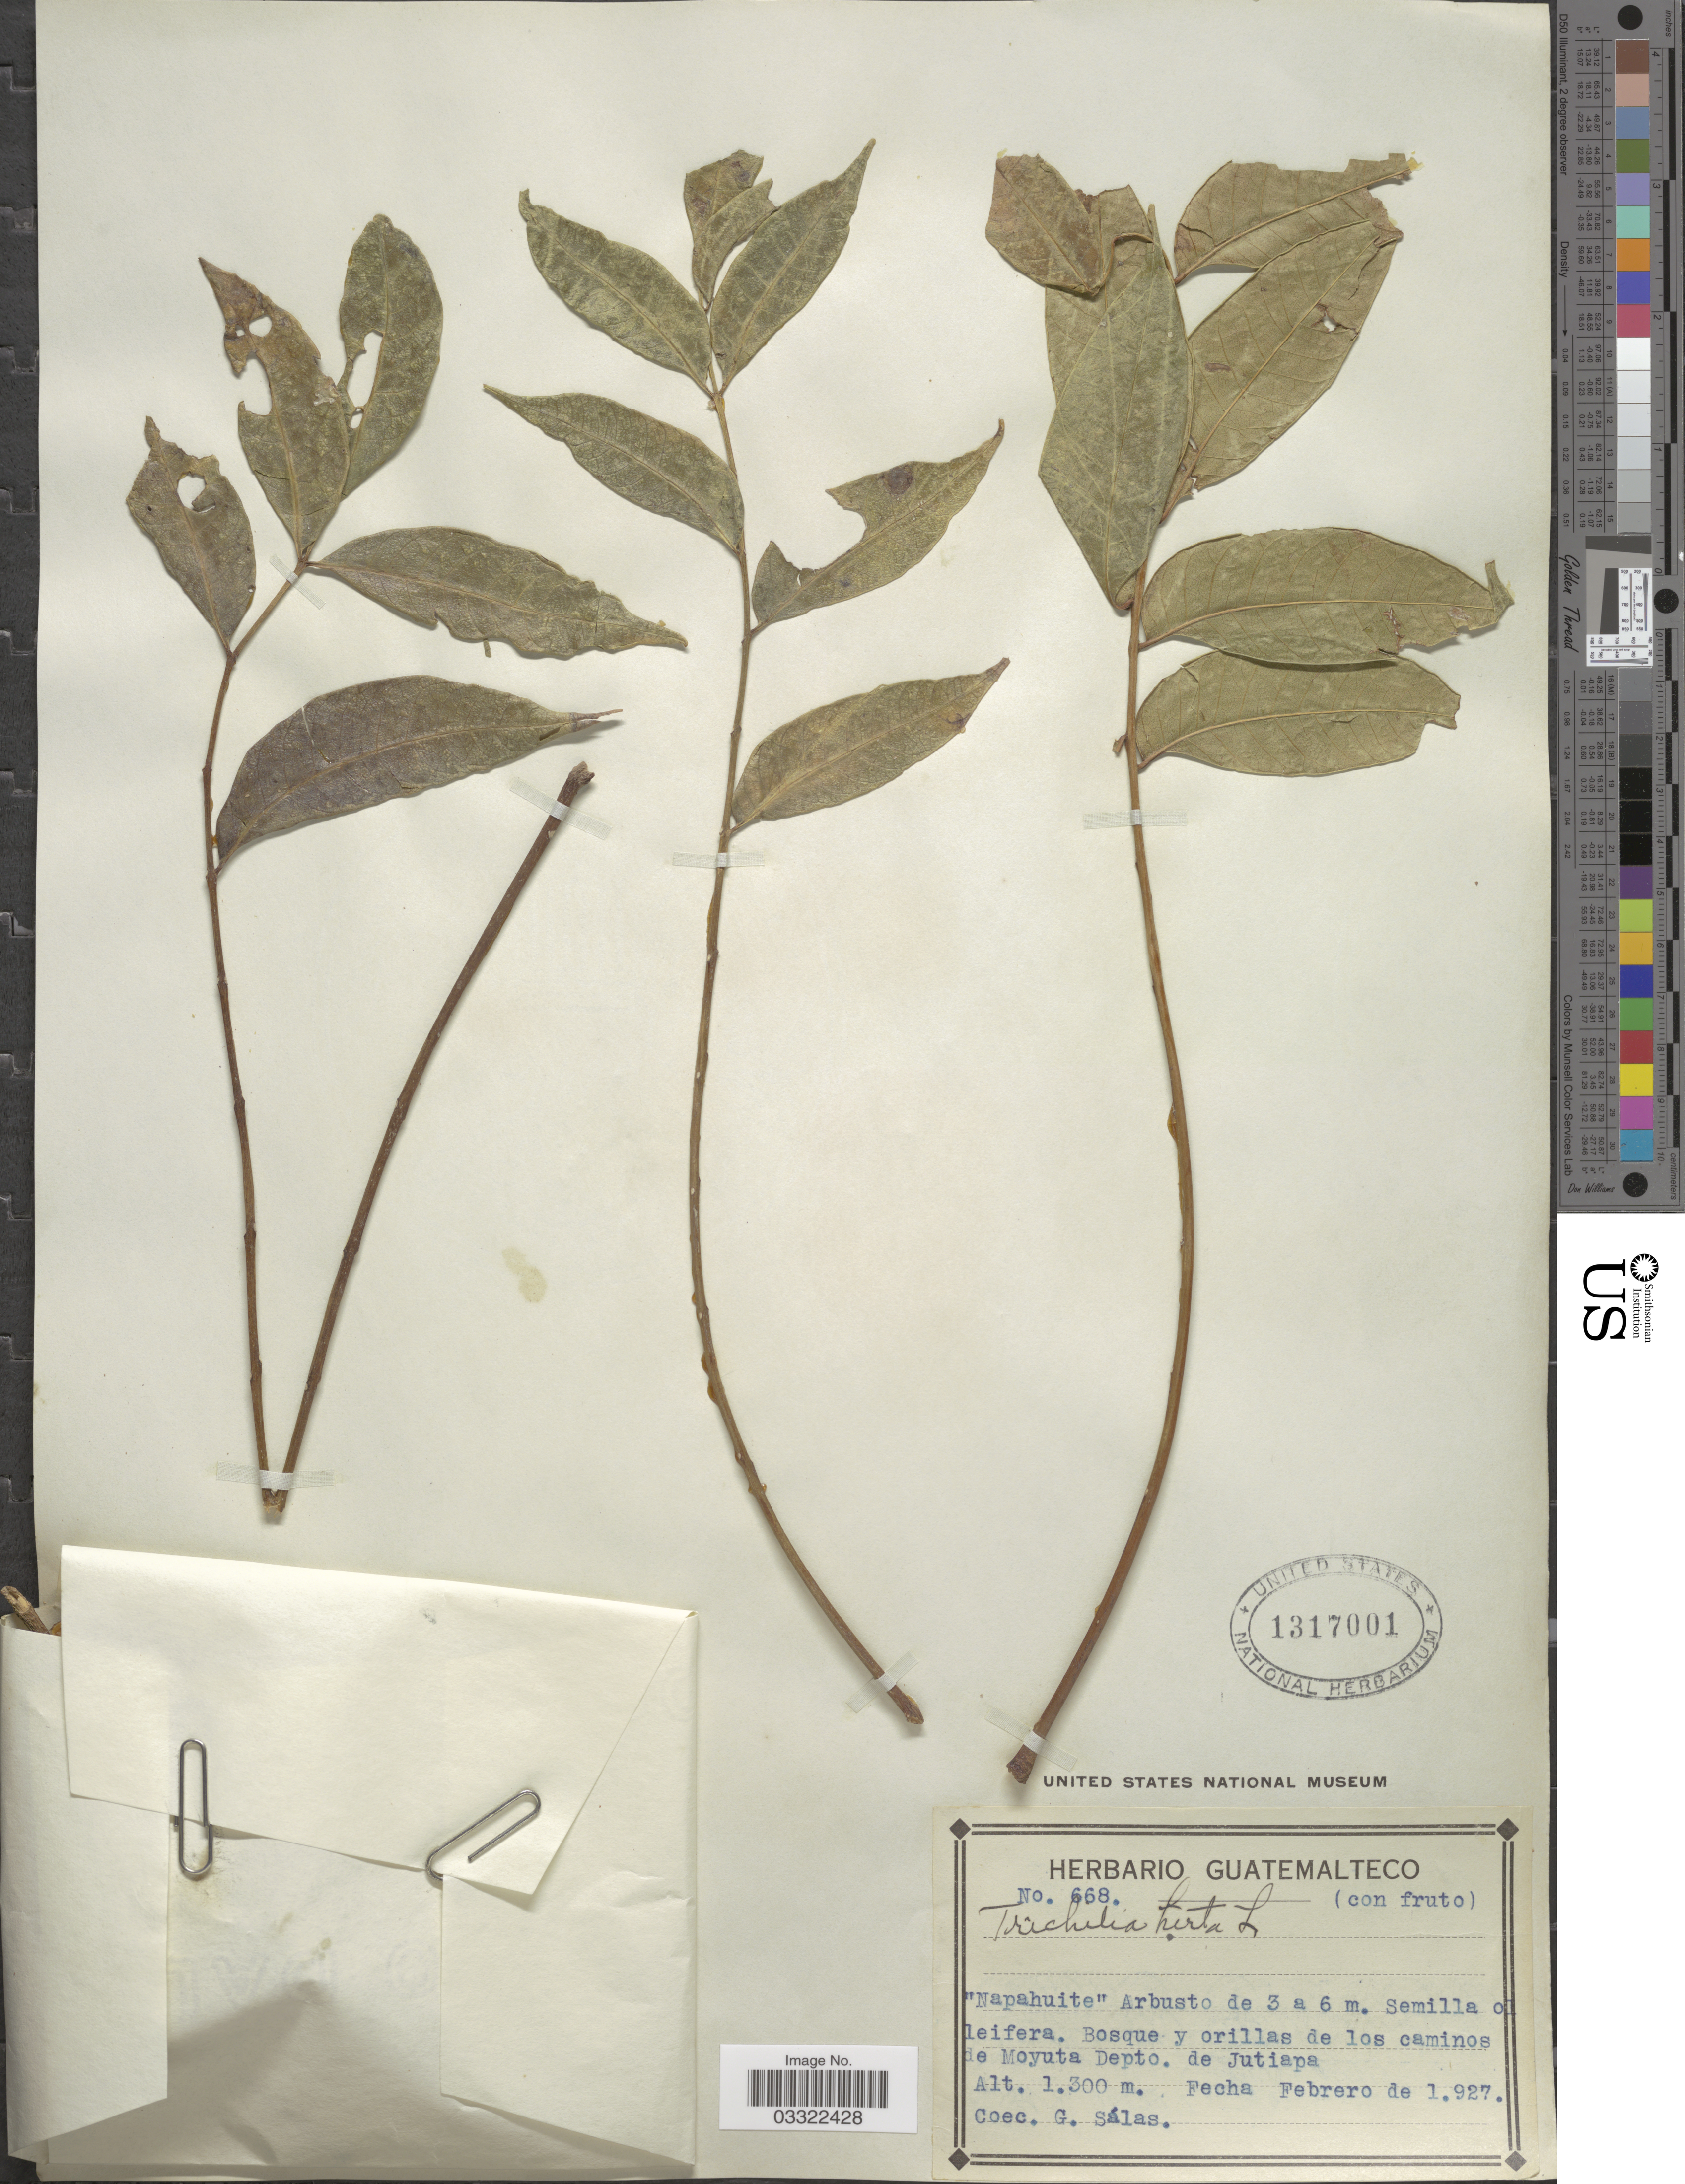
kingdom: Plantae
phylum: Tracheophyta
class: Magnoliopsida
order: Sapindales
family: Meliaceae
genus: Trichilia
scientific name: Trichilia hirta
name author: L.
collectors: G. Salas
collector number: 668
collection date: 1927-02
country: Guatemala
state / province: Jutiapa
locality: Bosque y orillas de los caminos de Moyuta. Depto. de Jutiapa.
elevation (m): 1300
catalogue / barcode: US 1317001